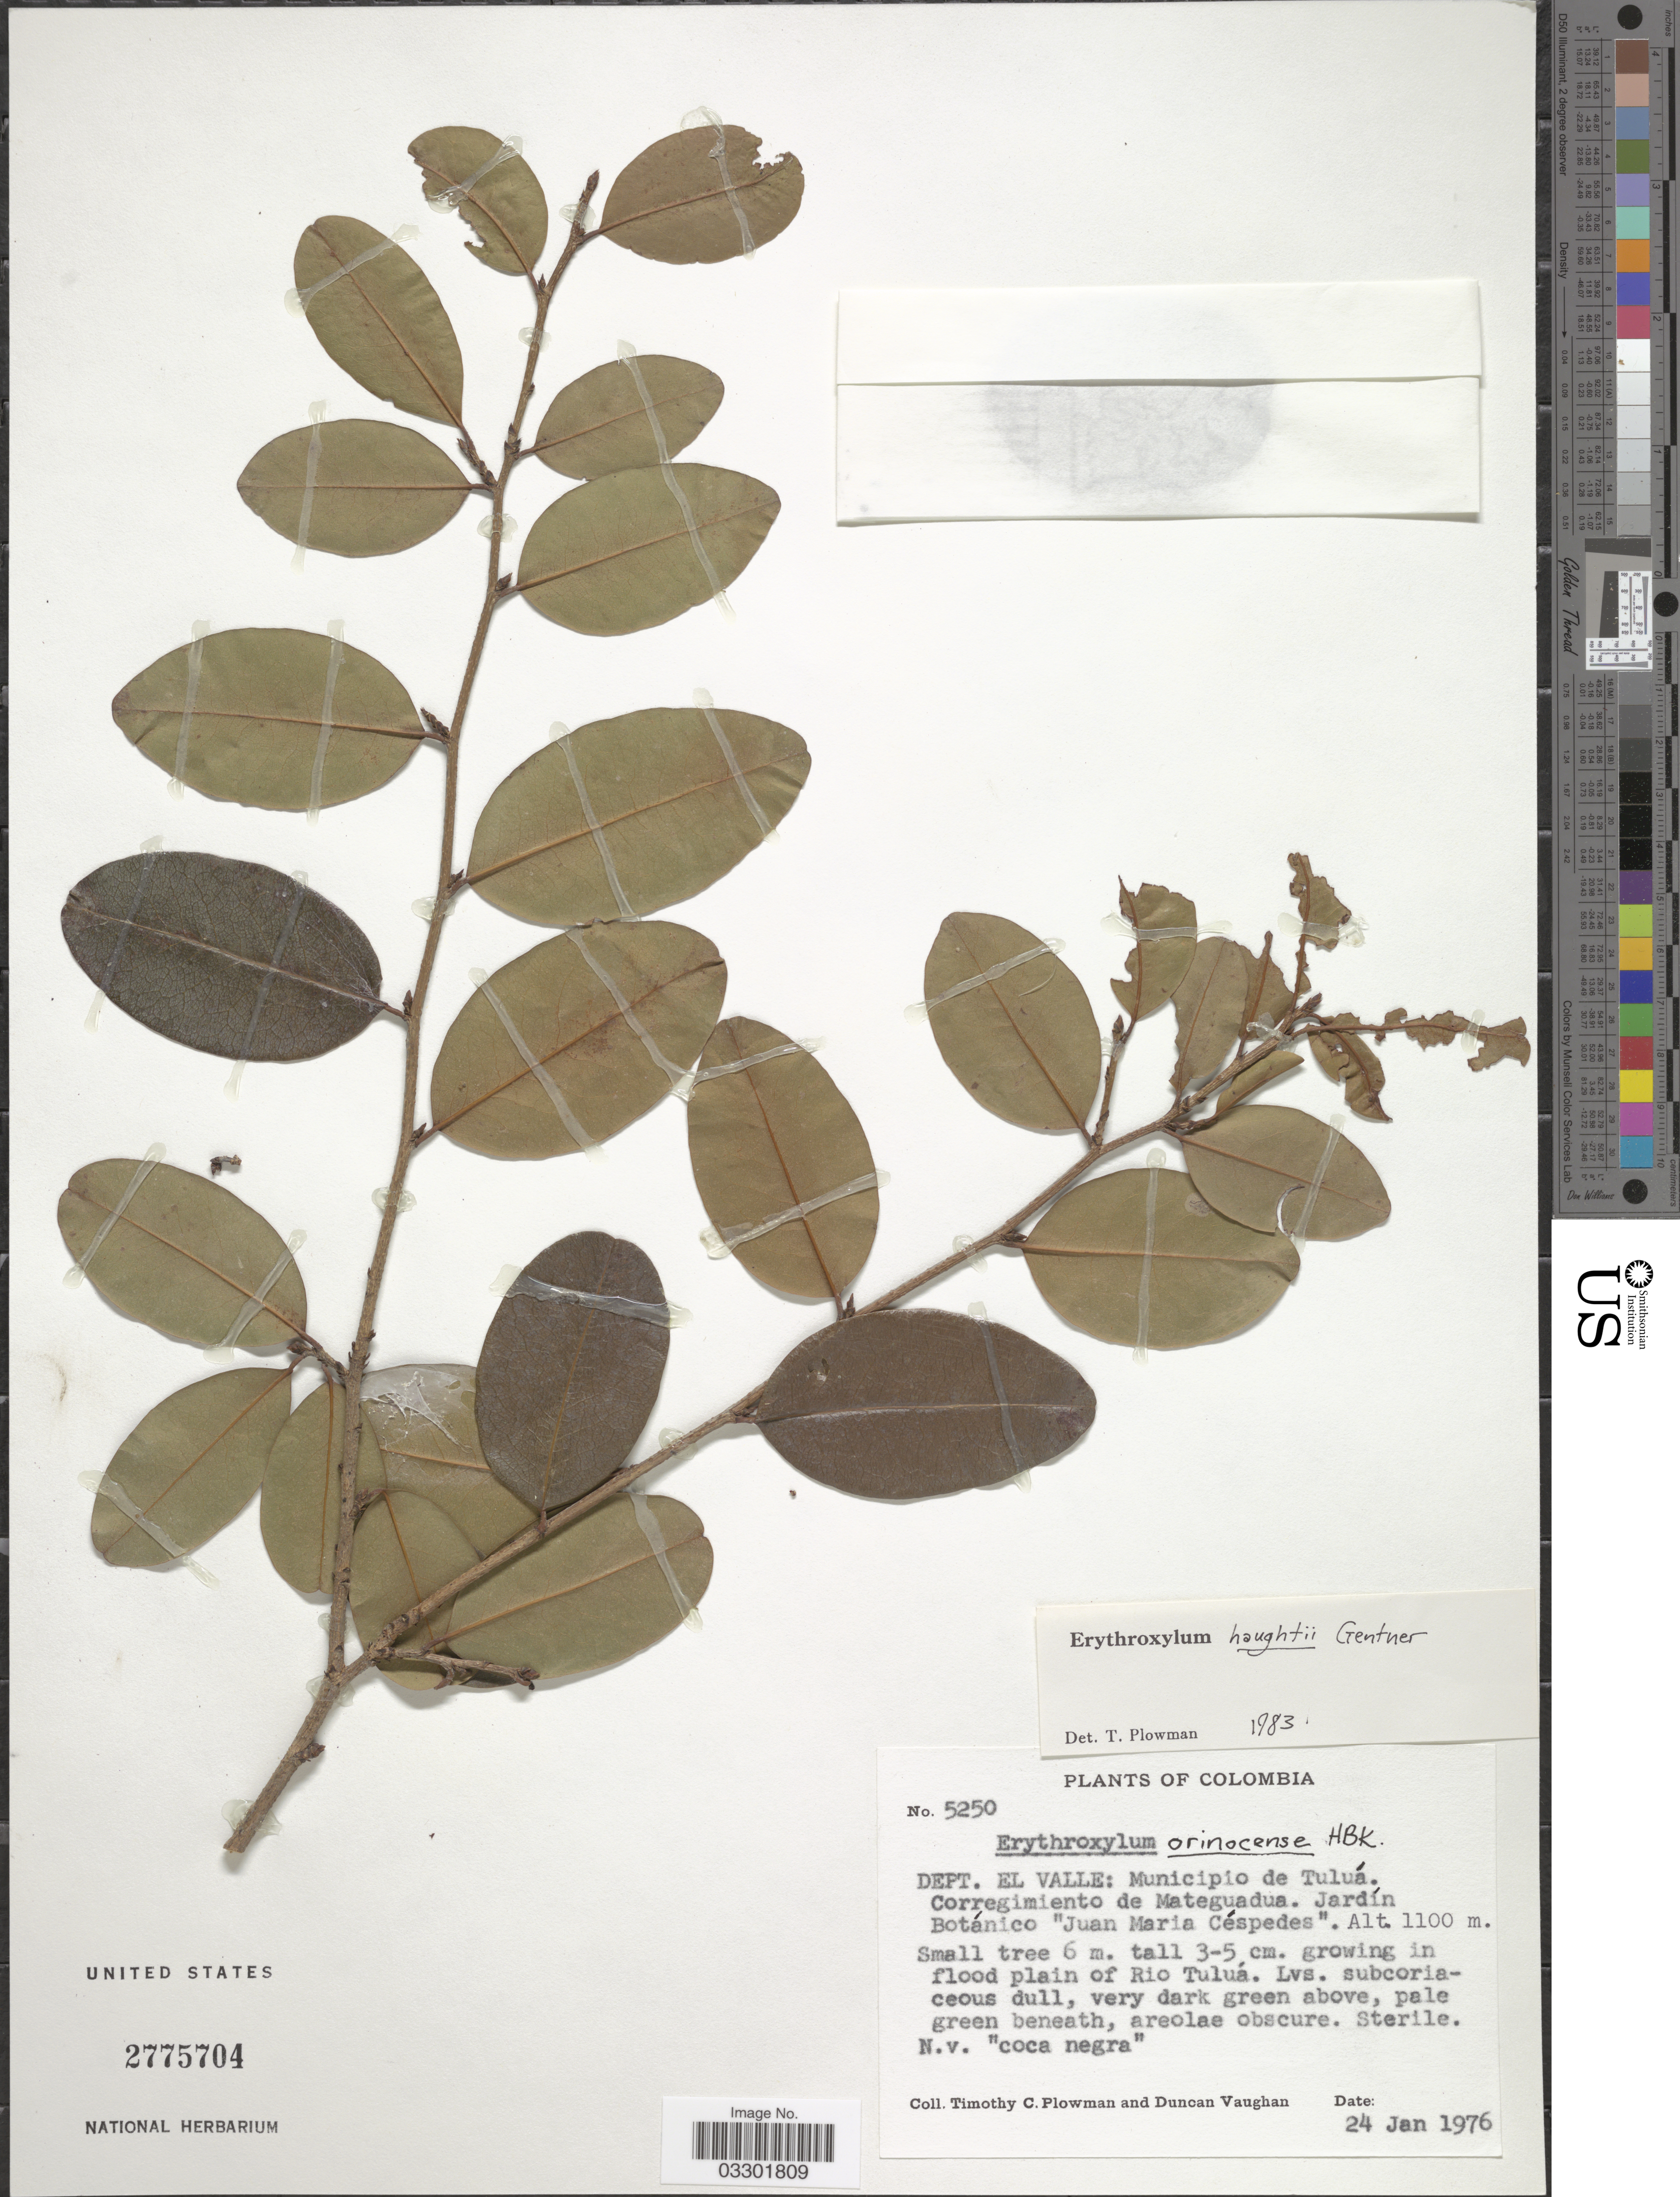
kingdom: Plantae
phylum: Tracheophyta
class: Magnoliopsida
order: Malpighiales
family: Erythroxylaceae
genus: Erythroxylum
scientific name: Erythroxylum haughtii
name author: Gentner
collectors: T. Plowman & D. Vaughan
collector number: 5250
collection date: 1976-01-24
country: Colombia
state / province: Valle del Cauca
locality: Dept. El Valle: Municipio de Tuluá. Corregimiento de Mateguadua. Jardín Botánico "Juan Maria Céspedes".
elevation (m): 1100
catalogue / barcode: US 2775704